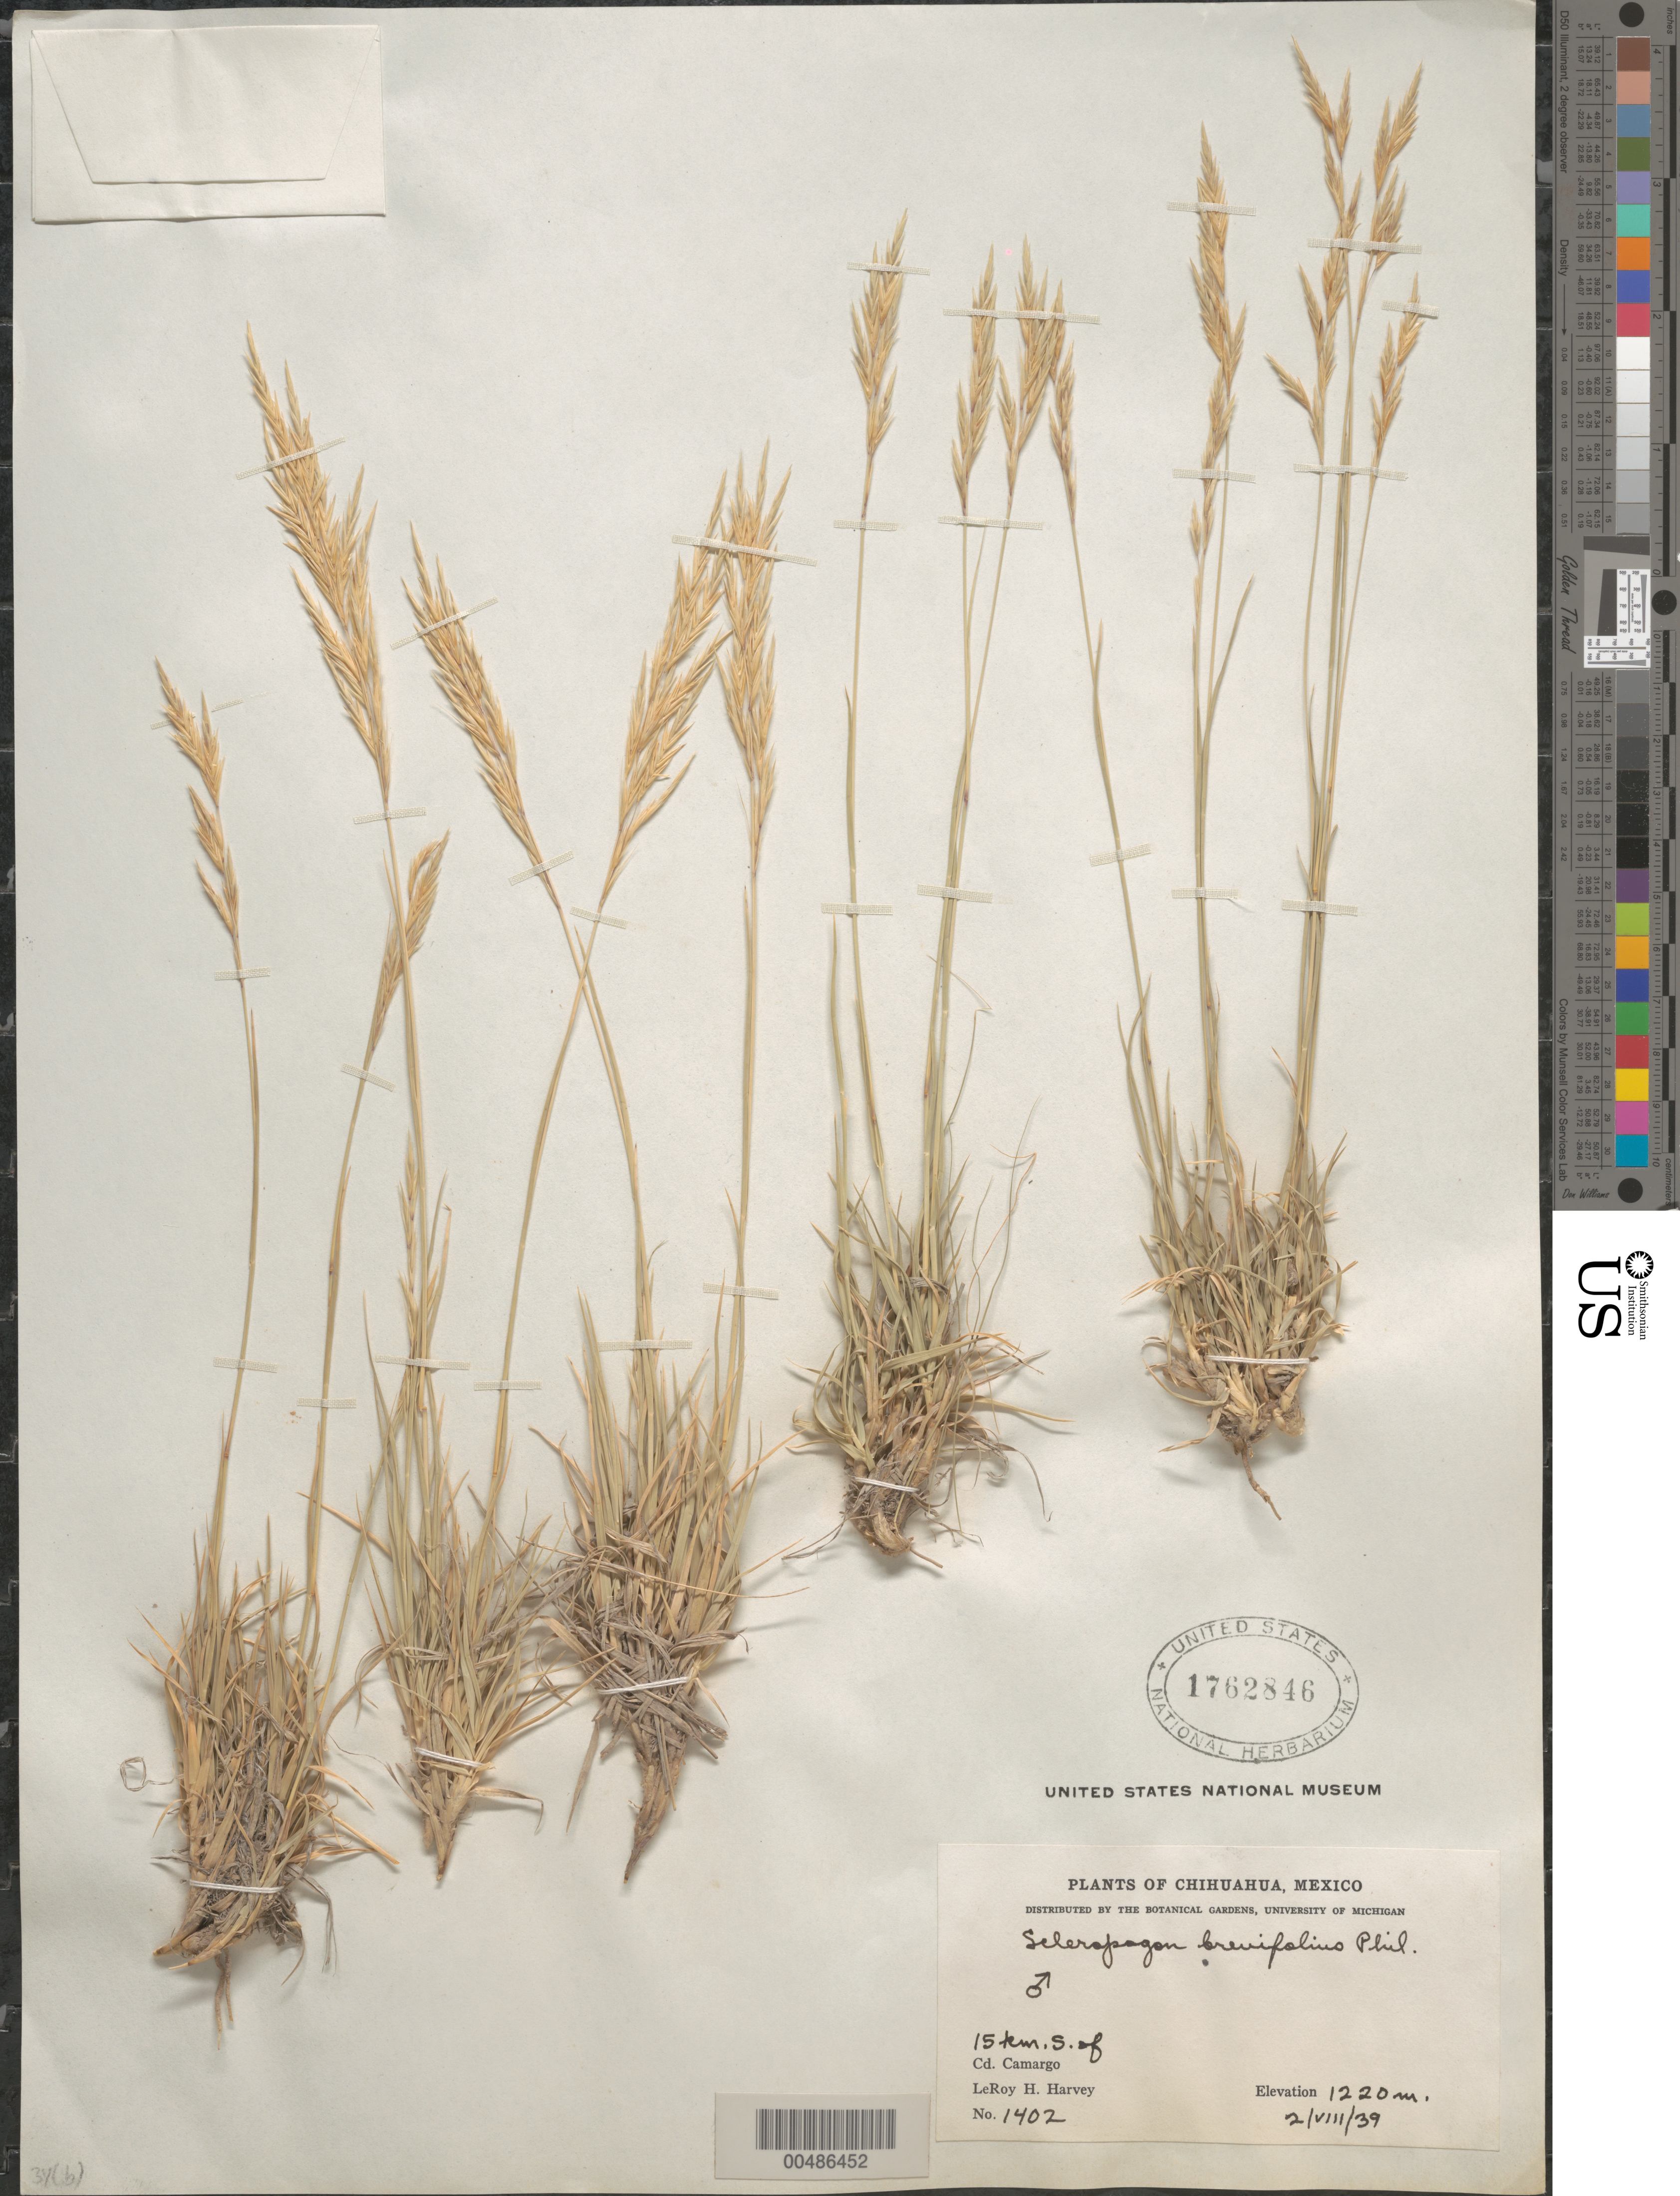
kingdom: Plantae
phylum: Tracheophyta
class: Liliopsida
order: Poales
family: Poaceae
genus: Scleropogon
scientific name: Scleropogon brevifolius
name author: Phil.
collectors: L. H. Harvey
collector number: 1402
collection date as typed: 2 Aug 1939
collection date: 1939-08-02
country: Mexico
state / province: Chihuahua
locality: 15 km S of Cd. Camargo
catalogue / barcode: US 1762846